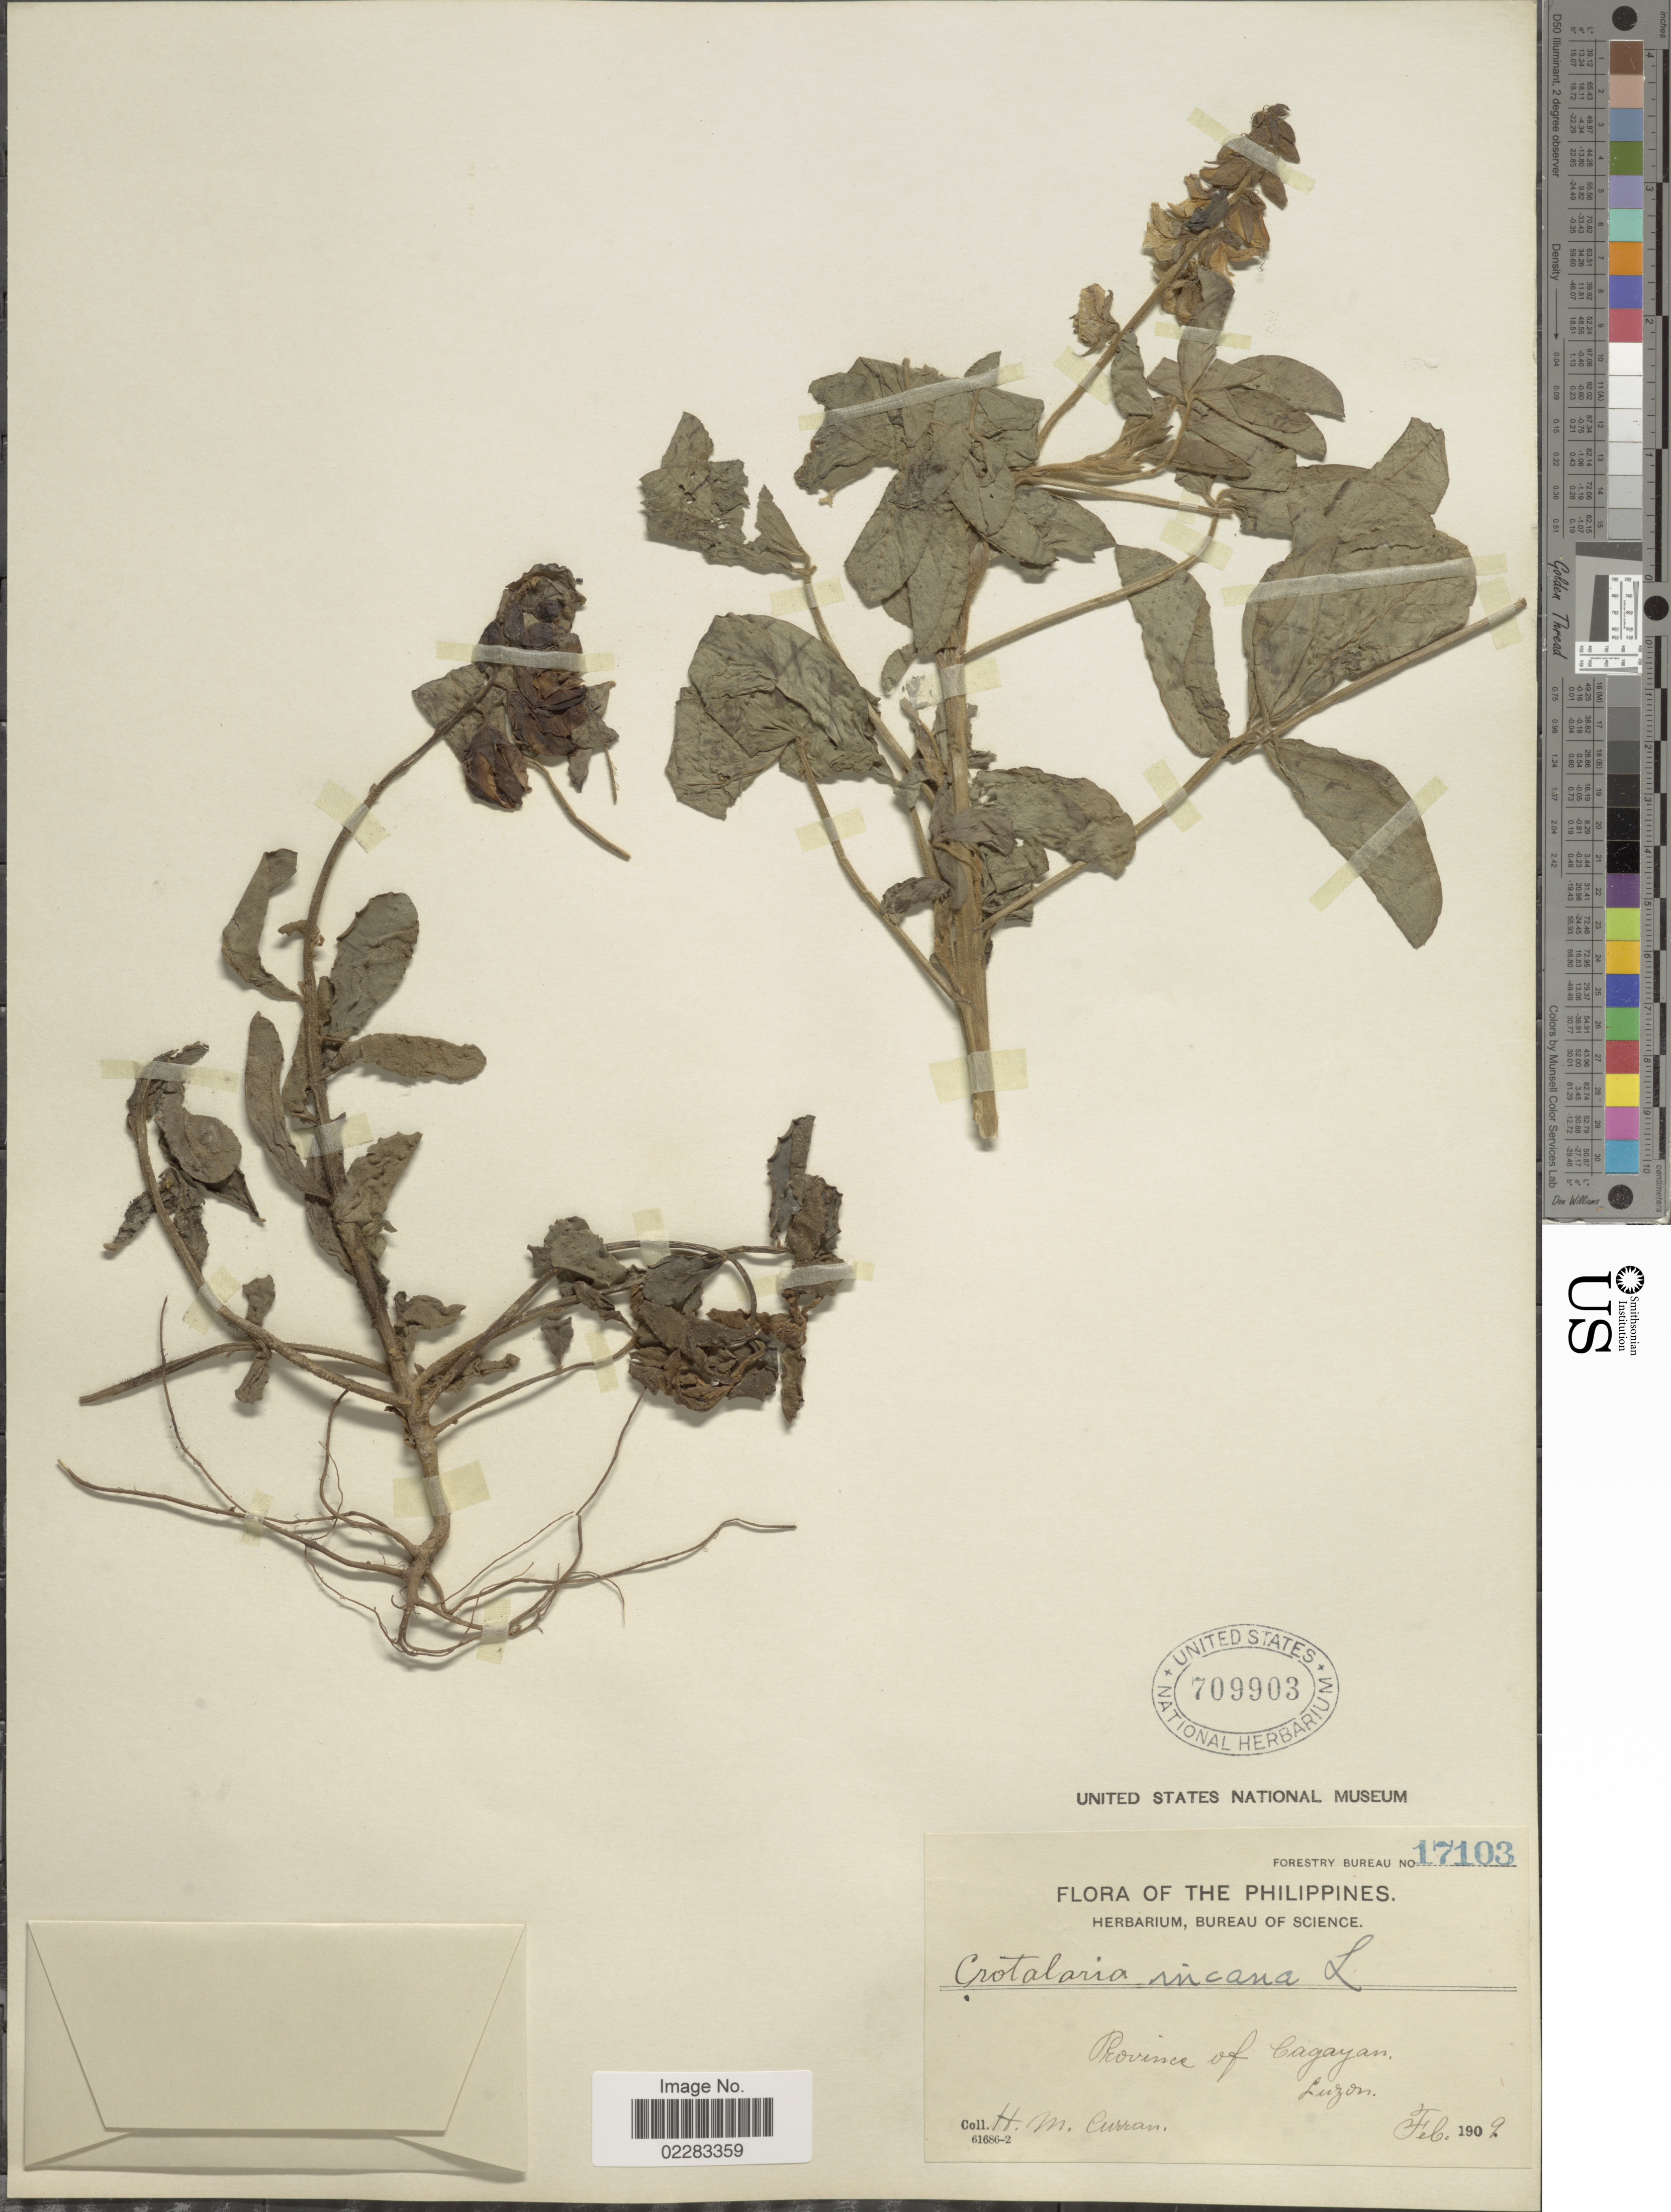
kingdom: Plantae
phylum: Tracheophyta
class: Magnoliopsida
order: Fabales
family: Fabaceae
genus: Crotalaria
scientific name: Crotalaria incana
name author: L.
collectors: H. M. Curran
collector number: Forestry Bureau 17103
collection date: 1909-02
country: Philippines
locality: Province of Cagayan, Luzon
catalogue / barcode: US 709903